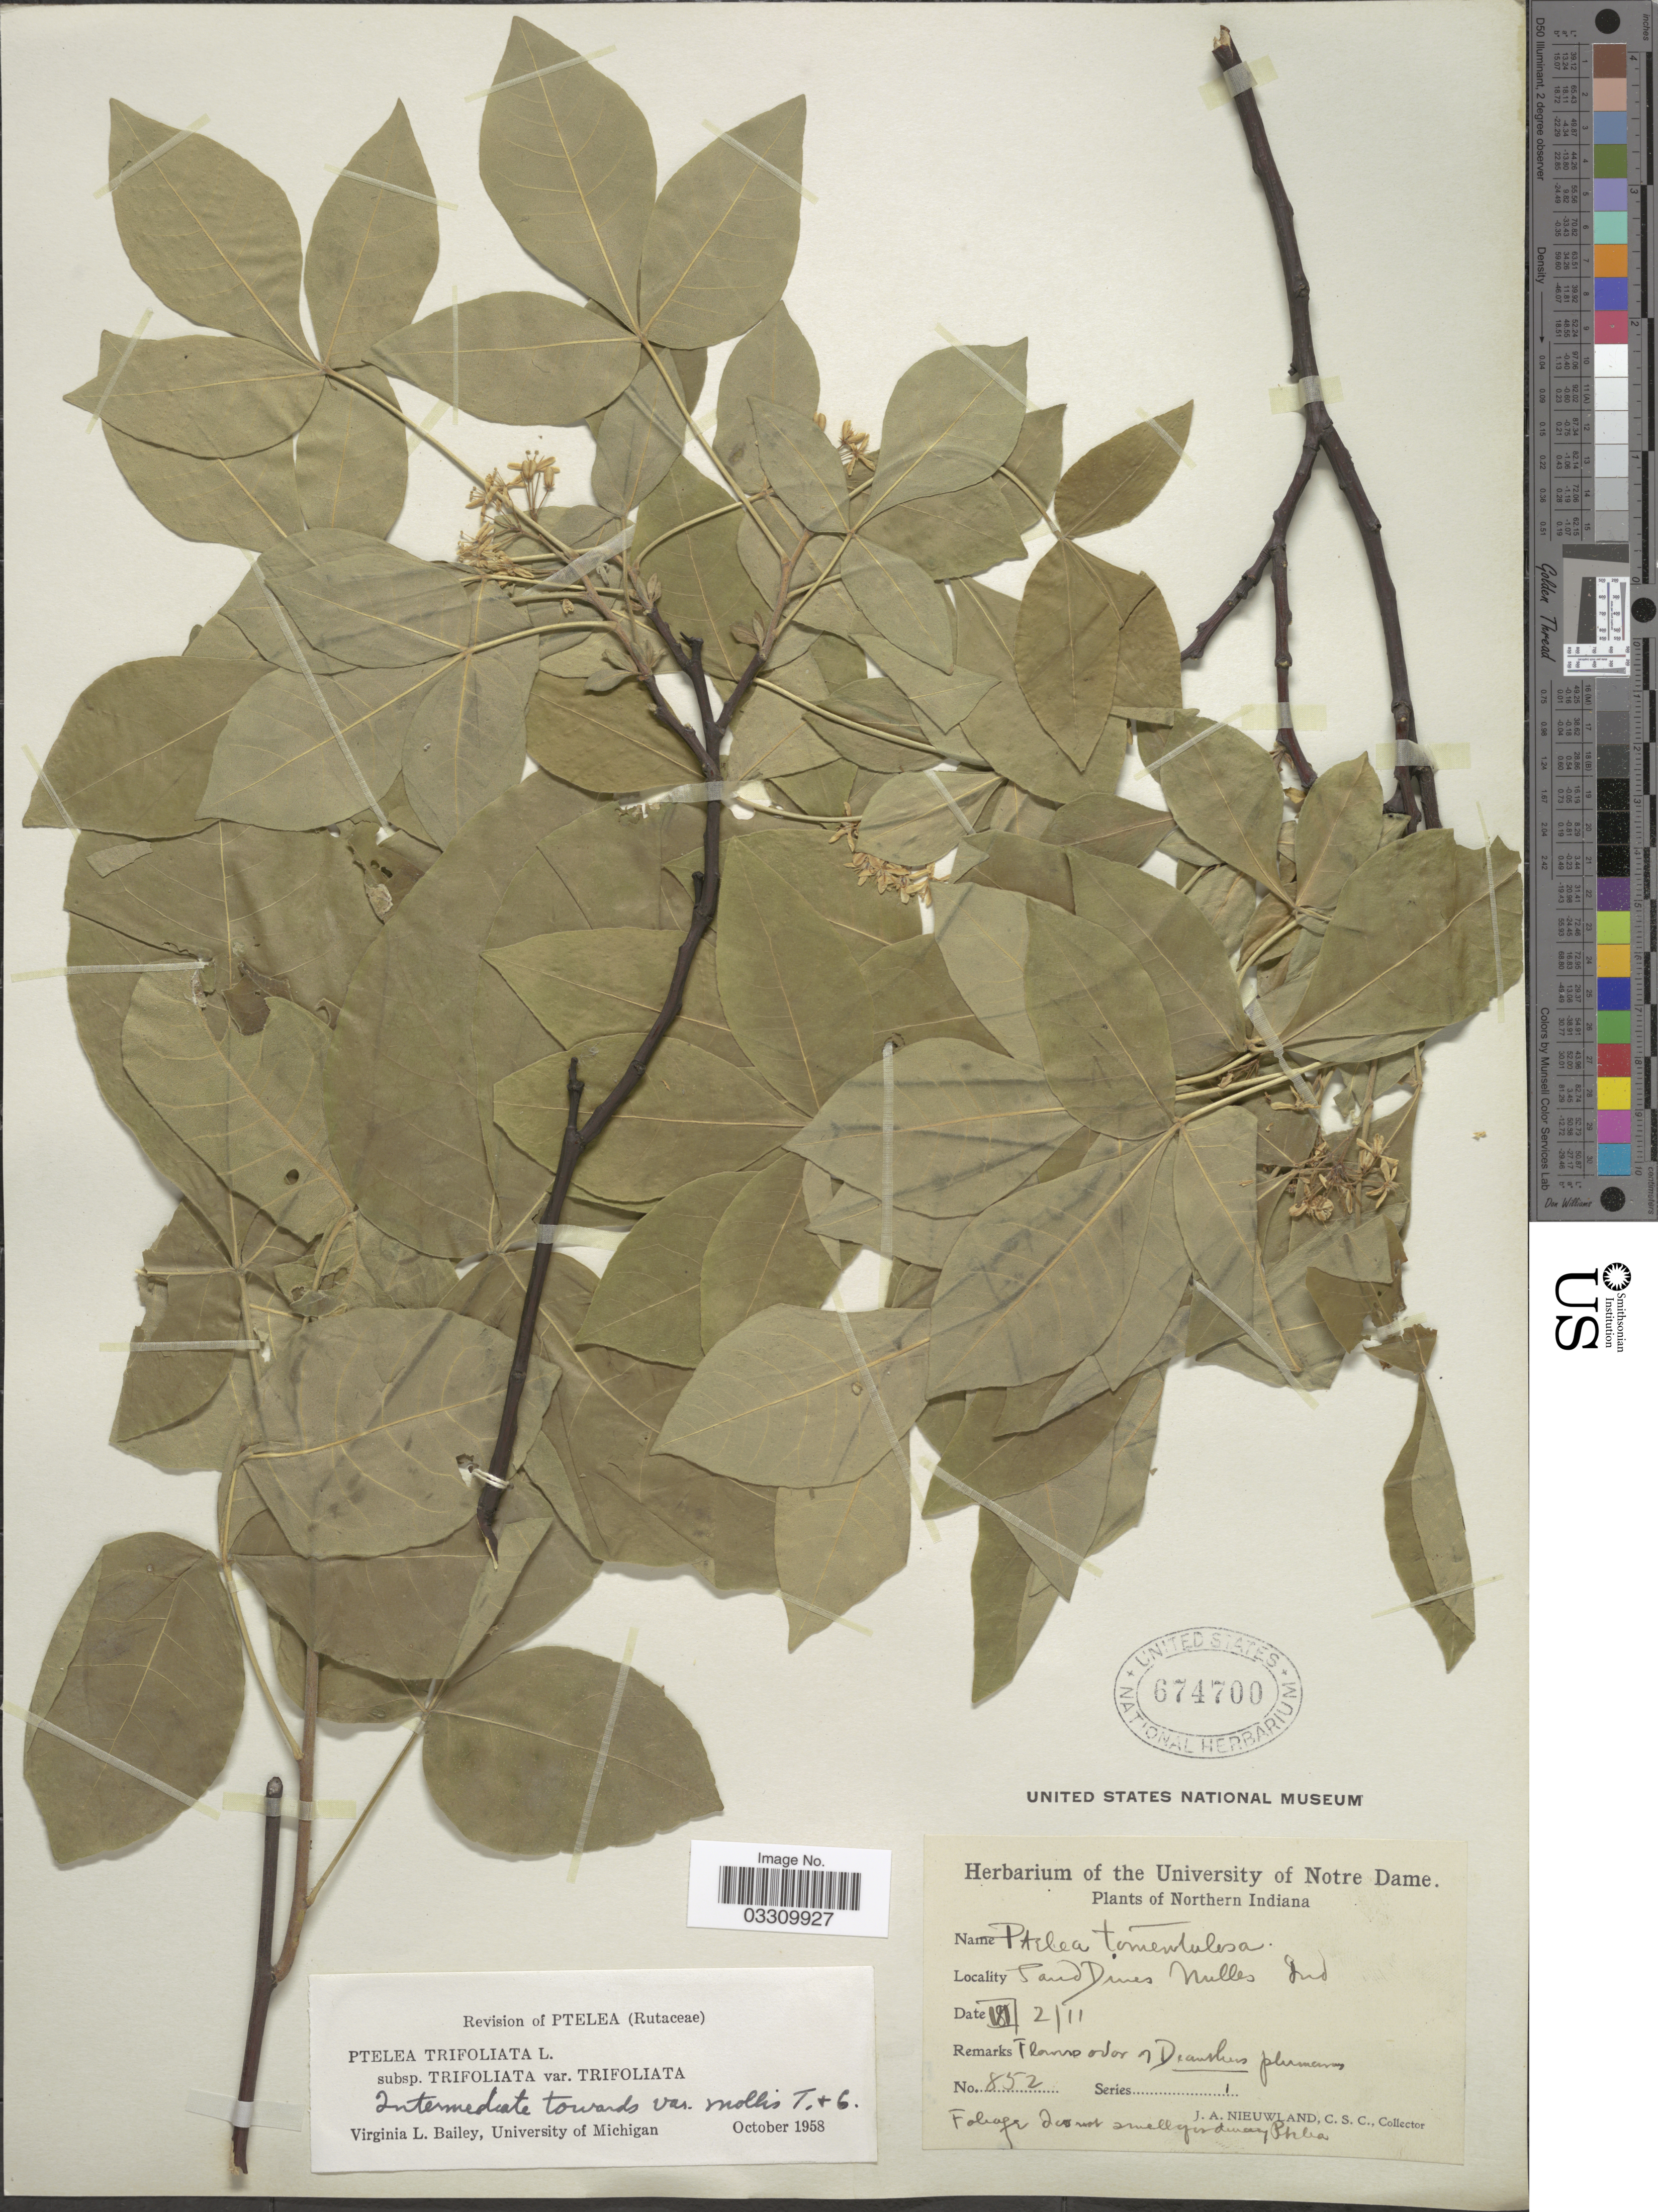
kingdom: Plantae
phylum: Tracheophyta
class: Magnoliopsida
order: Sapindales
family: Rutaceae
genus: Ptelea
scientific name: Ptelea trifoliata subsp. trifoliata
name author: L.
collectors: J. A. Nieuwland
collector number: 852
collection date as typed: Transcribed d/m/y: 2/6/11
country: United States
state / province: Indiana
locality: Northern Indiana. Sand Dunes Millers.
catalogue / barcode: US 674700